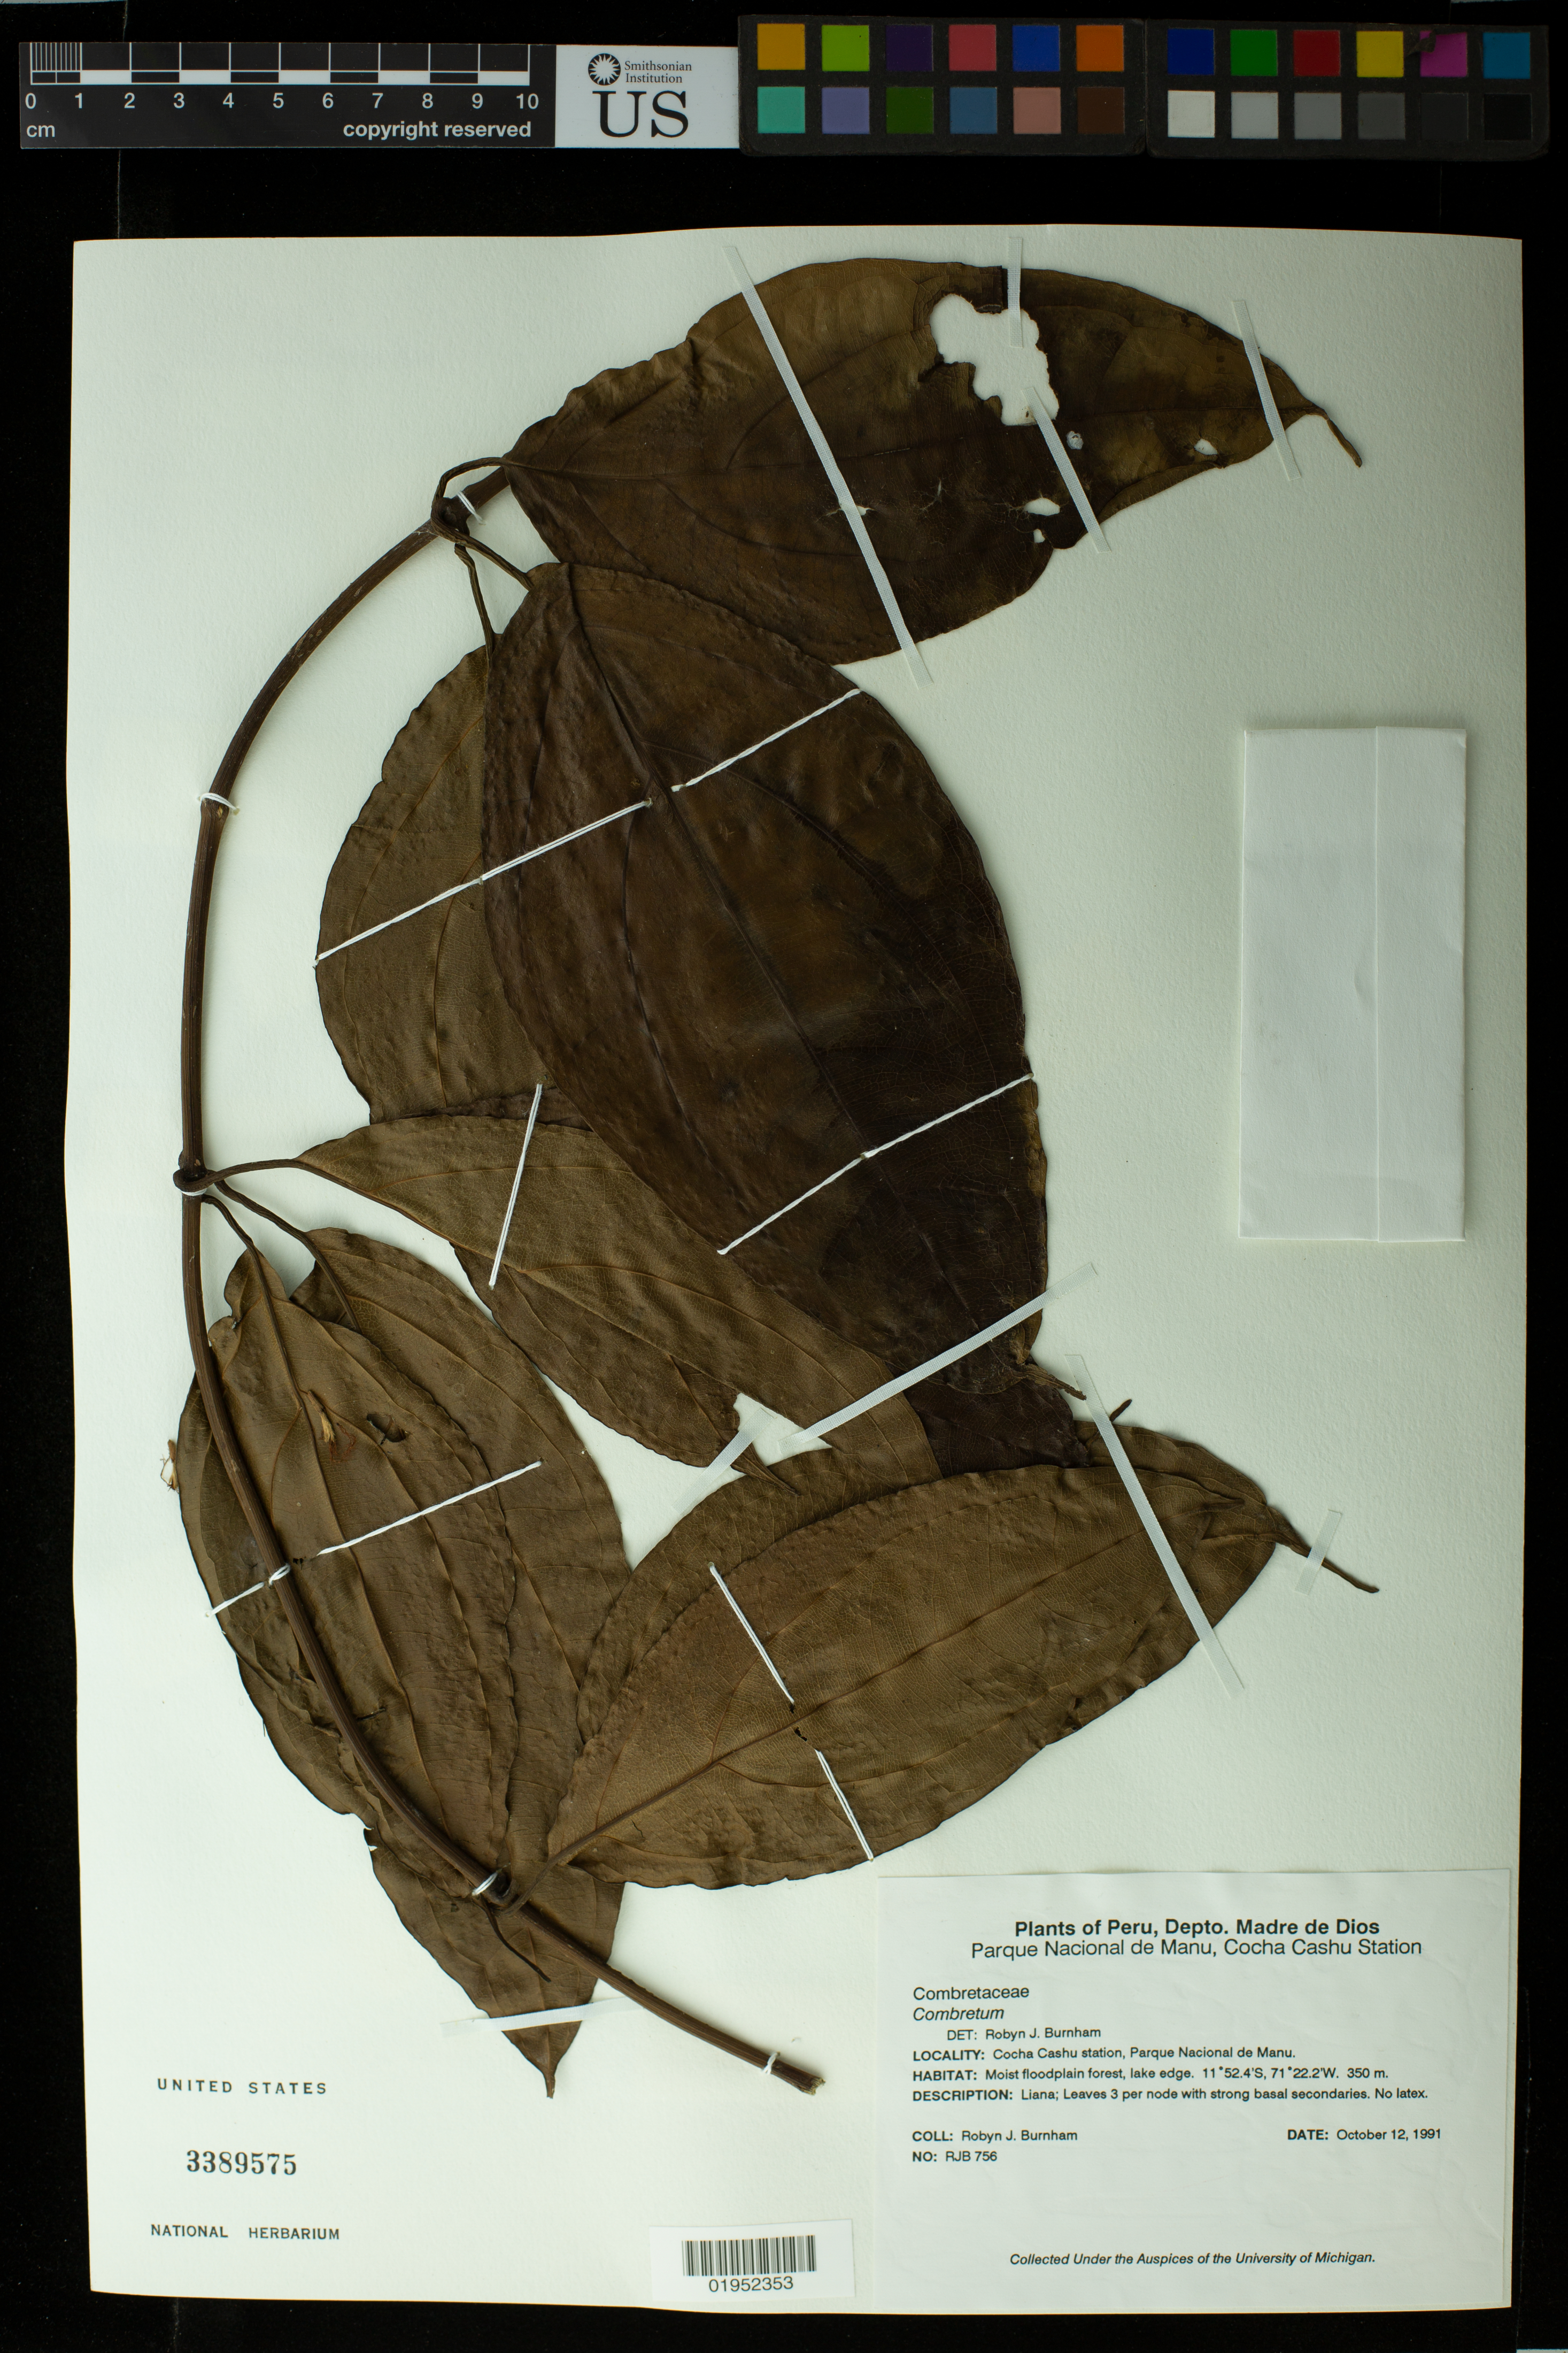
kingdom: Plantae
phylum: Tracheophyta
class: Magnoliopsida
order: Myrtales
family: Combretaceae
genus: Combretum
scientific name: Combretum sp.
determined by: Burnham, R. J.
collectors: R. J. Burnham & P. Nuñez V.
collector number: RJB 756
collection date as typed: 17 Oct 1991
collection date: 1991-10-17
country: Peru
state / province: Madre de Dios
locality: Parque Nacional de Manu, Cocha Cashu Station. Across river from station: ravine plot 2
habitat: Moist floodplain forest, lake edge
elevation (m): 350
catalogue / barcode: US 3389575